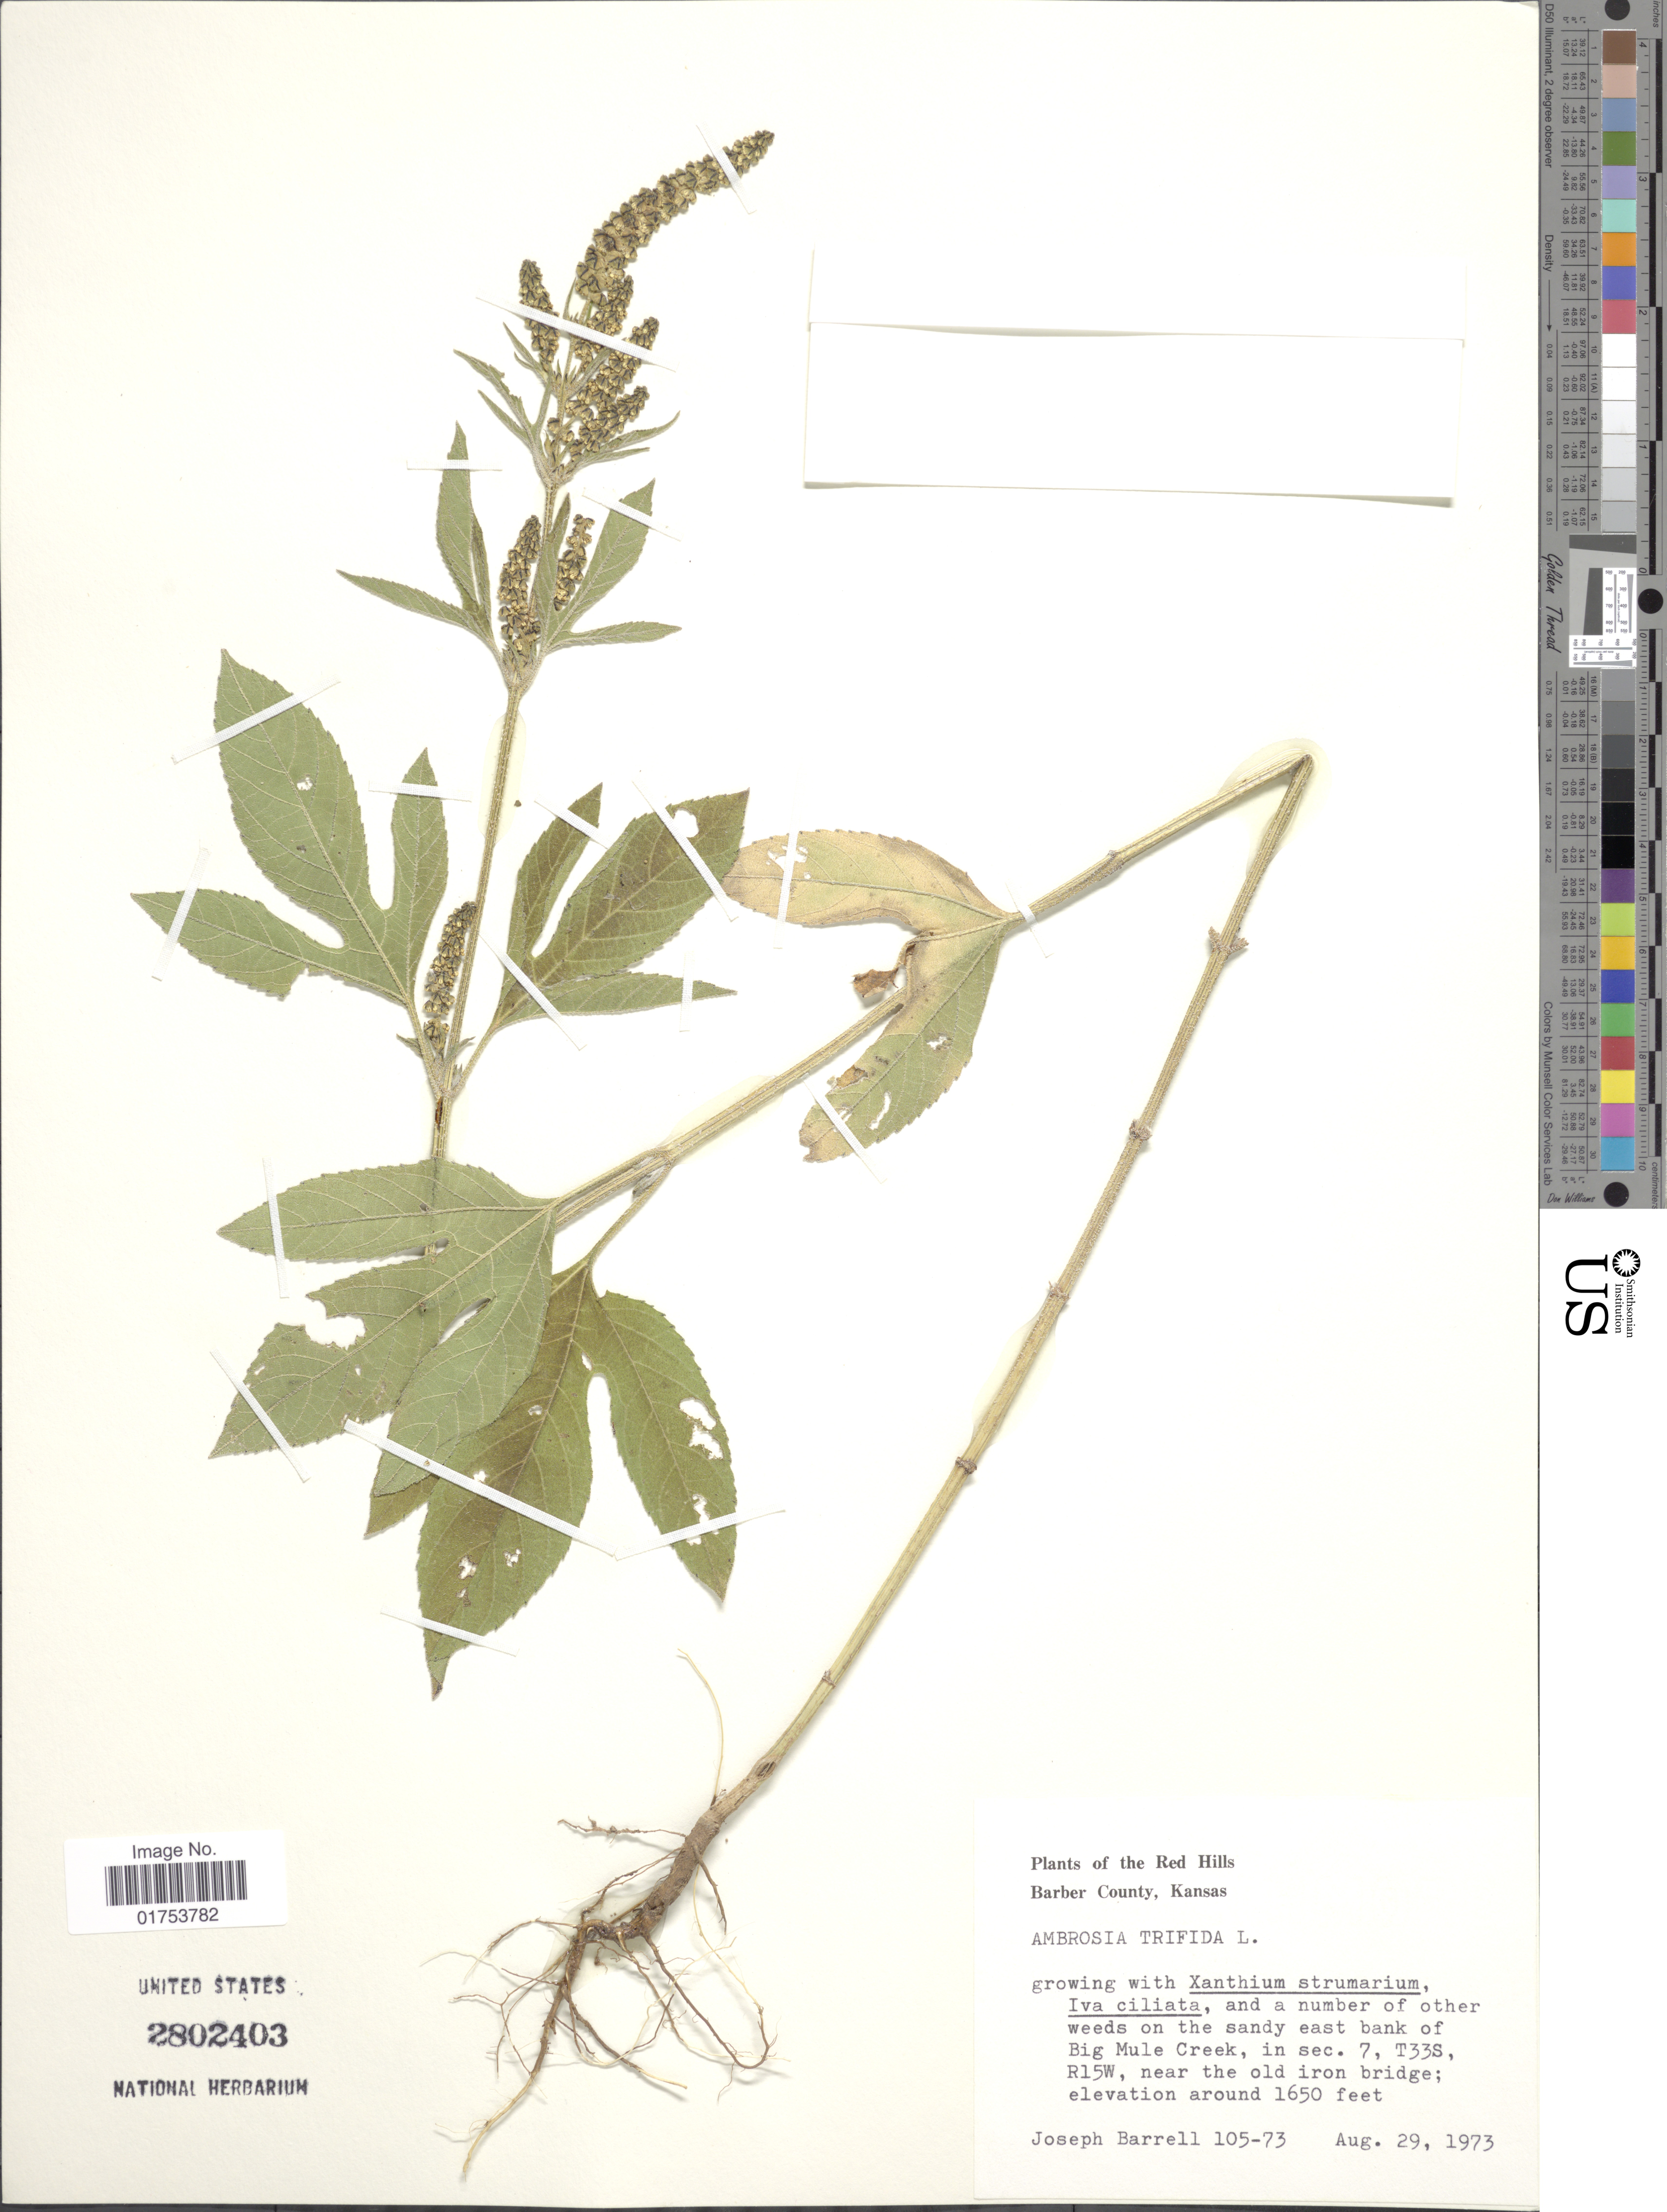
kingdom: Plantae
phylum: Tracheophyta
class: Magnoliopsida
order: Asterales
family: Asteraceae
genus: Ambrosia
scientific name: Ambrosia trifida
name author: L.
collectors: J. Barrell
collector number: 105-73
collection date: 1973-08-29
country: United States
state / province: Kansas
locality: The Red Hills, Barber County, east bank of Big Mule Creek, in sec. 7, T33S, R15W, near the old iron bridge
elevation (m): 503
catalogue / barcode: US 2802403